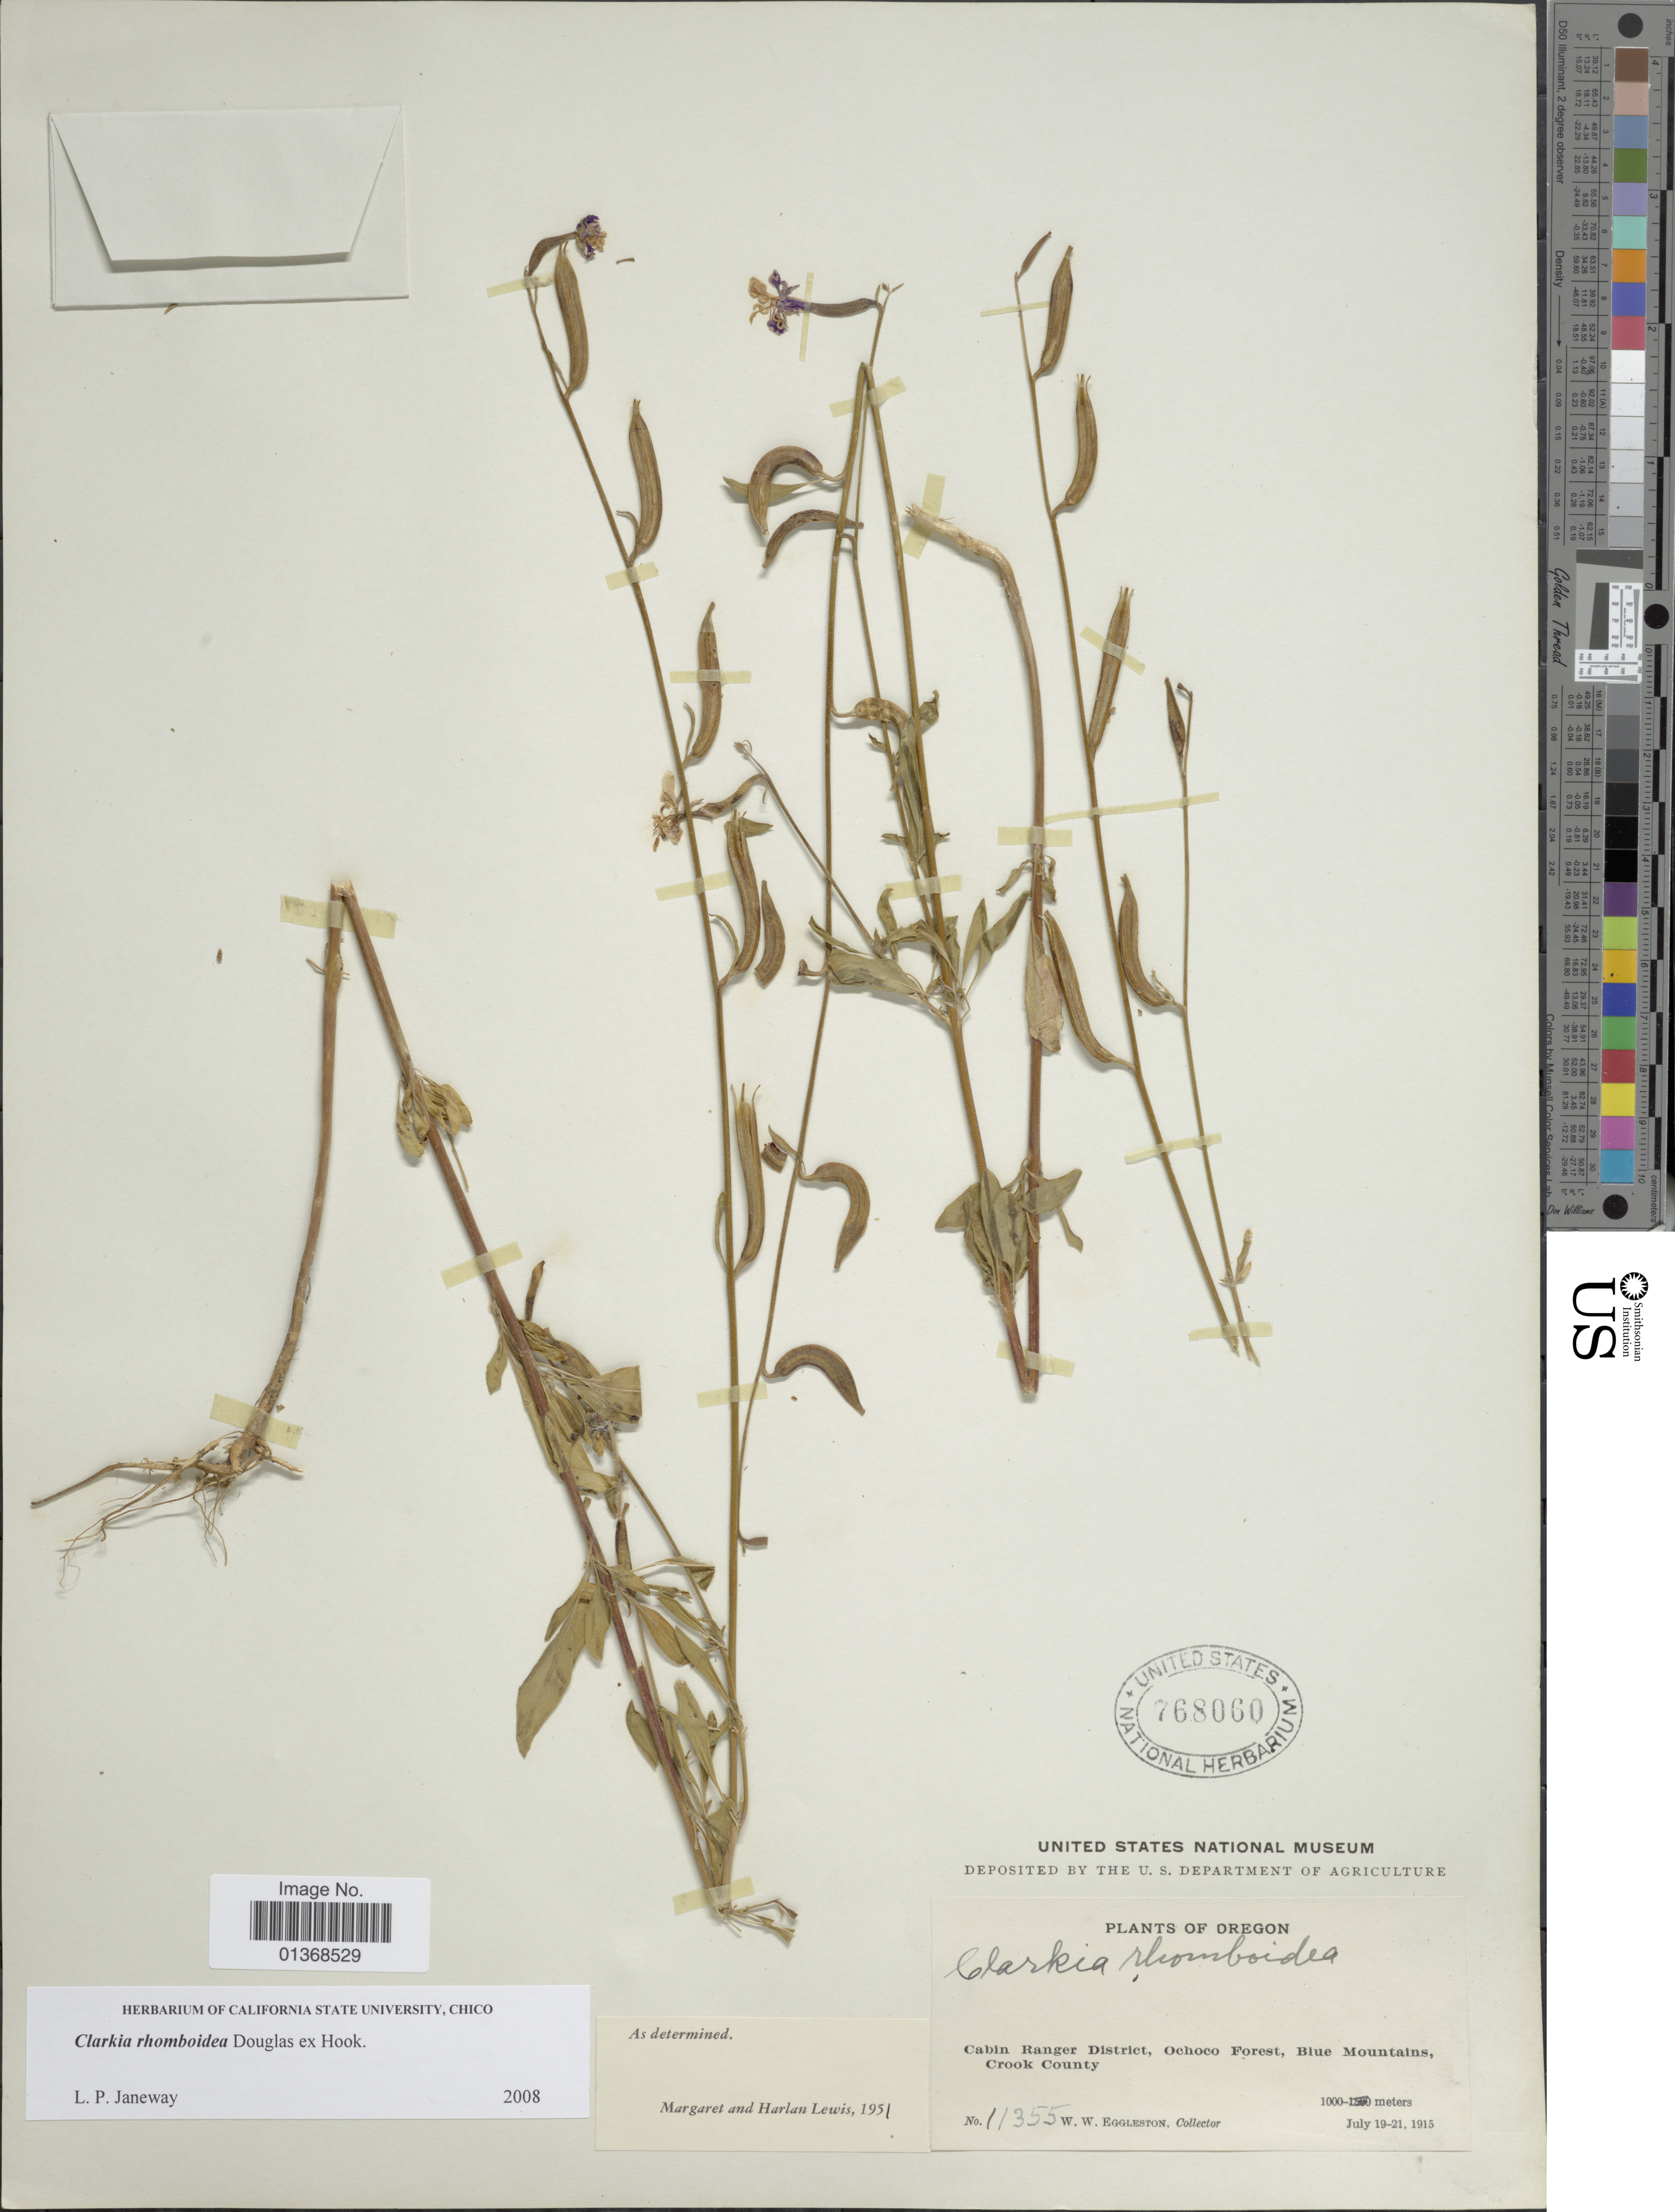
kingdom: Plantae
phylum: Tracheophyta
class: Magnoliopsida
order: Myrtales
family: Onagraceae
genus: Clarkia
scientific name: Clarkia rhomboidea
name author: Douglas ex Hook.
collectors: W. W. Eggleston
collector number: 11355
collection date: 1915-07-19/1915-07-21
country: United States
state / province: Oregon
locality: Cabin Ranger District, Ochoco Forest, Blue Mountains, Crook County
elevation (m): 1000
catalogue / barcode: US 768060